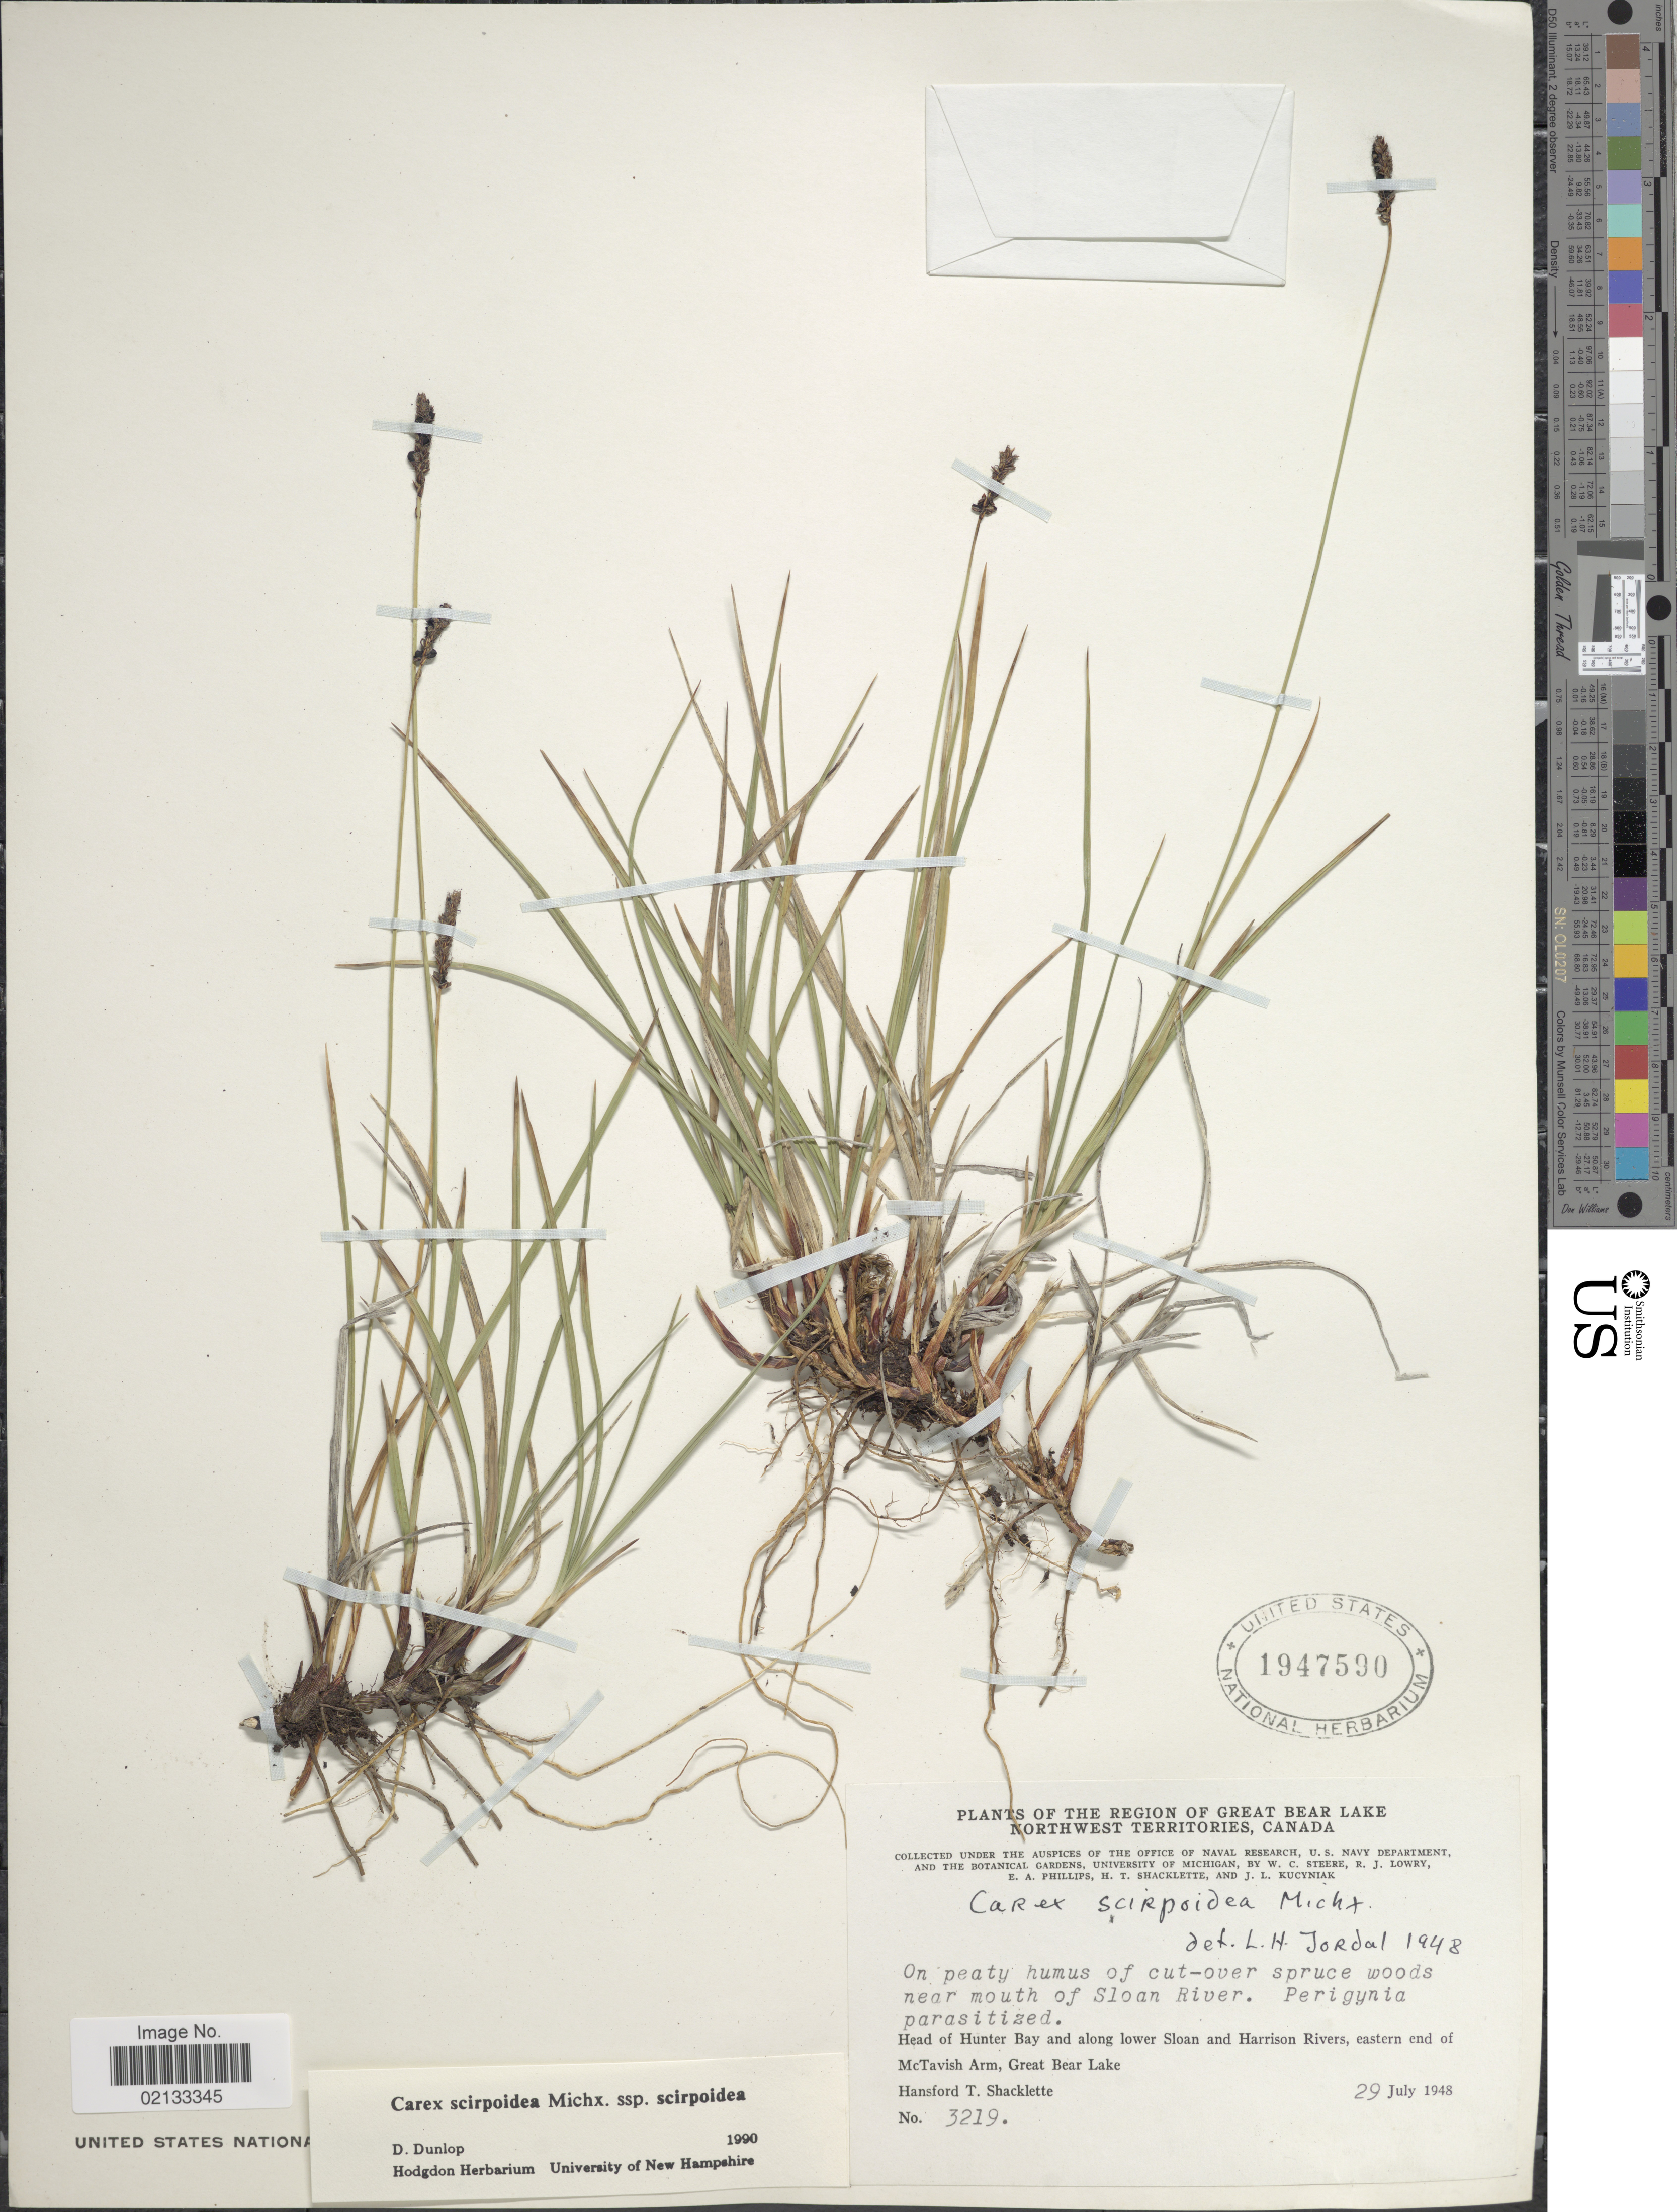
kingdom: Plantae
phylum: Tracheophyta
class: Liliopsida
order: Poales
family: Cyperaceae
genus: Carex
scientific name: Carex scirpoidea subsp. scirpoidea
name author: Michx.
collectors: H. Shacklette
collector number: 3219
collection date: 1948-07-29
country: Canada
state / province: Northwest Territories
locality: The Region of Great Bear Lake, On peaty humus of cut-over spruce woods near mouth of Sloan River. Head of Hunter Bay and along lower Sloan and Harrison Rivers, eastern end of McTavish Arm, Great Bear Lake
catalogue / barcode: US 1947590